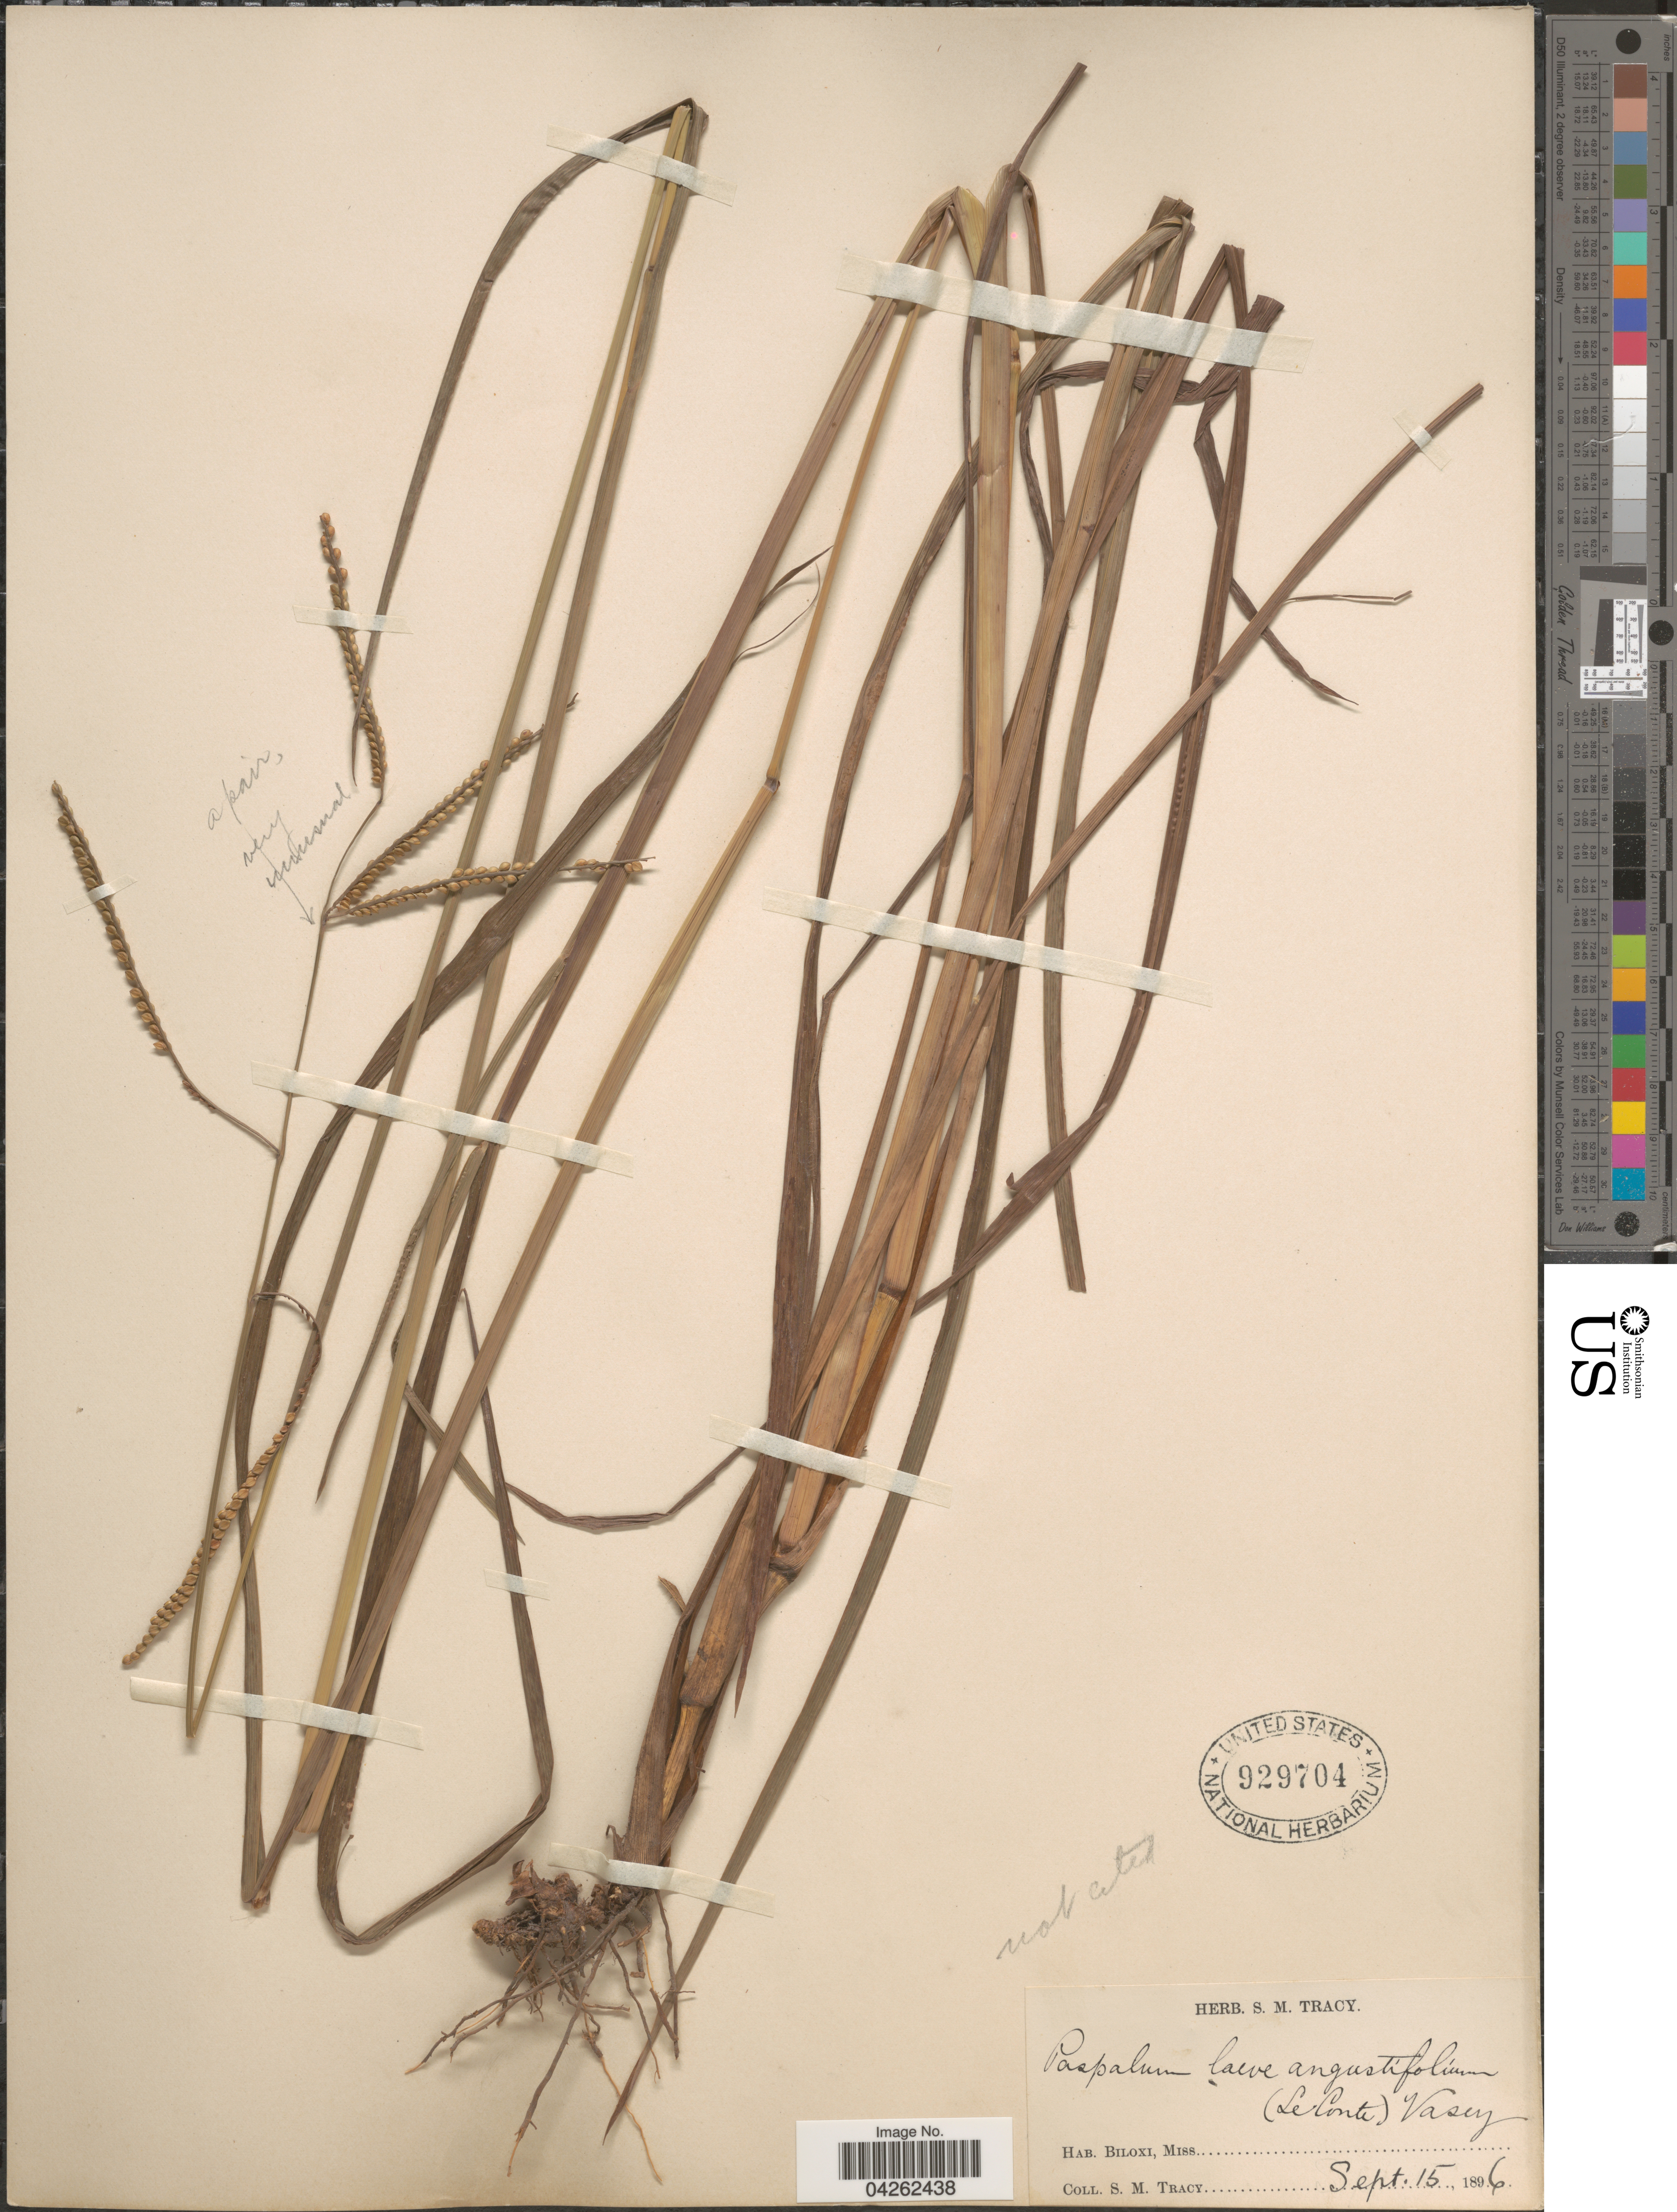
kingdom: Plantae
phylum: Tracheophyta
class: Liliopsida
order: Poales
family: Poaceae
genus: Paspalum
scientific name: Paspalum laeve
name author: Michx.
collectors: S. M. Tracy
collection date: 1896-09-15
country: United States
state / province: Mississippi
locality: Biloxi.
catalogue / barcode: US 929704